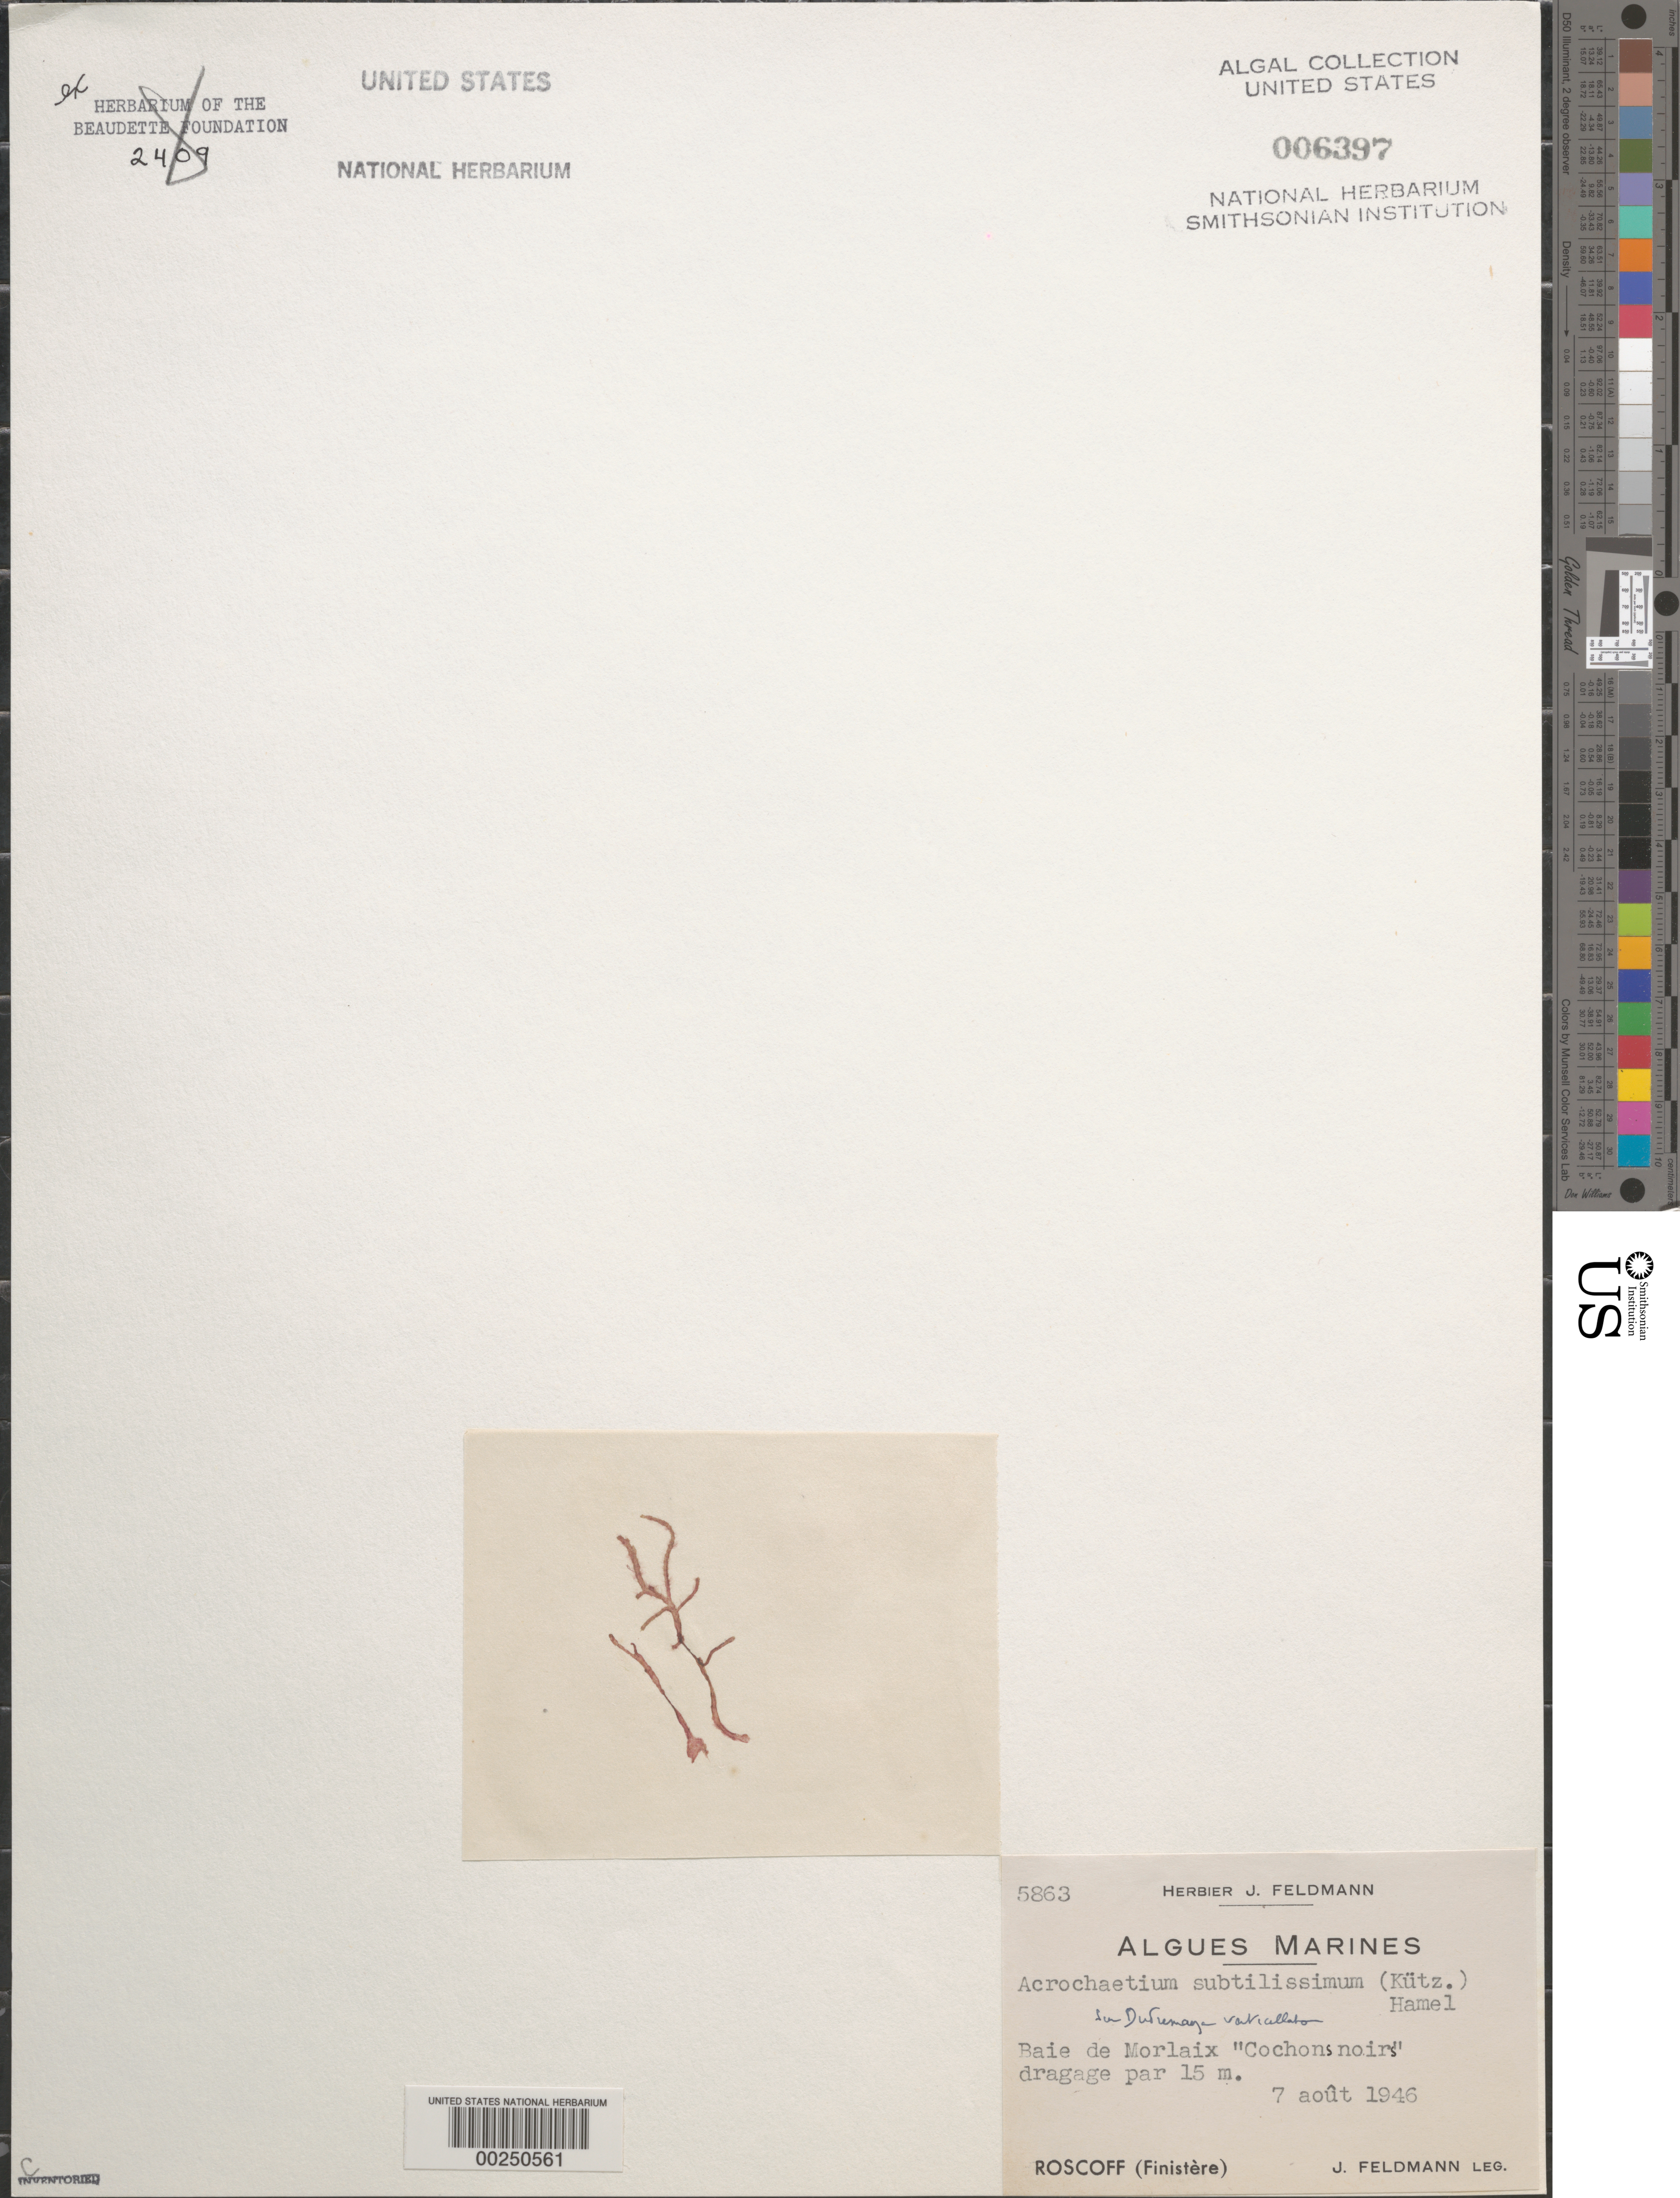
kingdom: Plantae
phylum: Rhodophyta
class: Florideophyceae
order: Colaconematales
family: Colaconemataceae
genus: Colaconema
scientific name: Colaconema subtilissimum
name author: (Kütz.) Alongi et al.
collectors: J. Feldmann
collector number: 5863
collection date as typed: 07 Aug 1946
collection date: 1946-08-07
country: France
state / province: Bretagne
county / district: Finistère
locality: Cochons noirs, baie de morlaix, roscoff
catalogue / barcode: US 6397